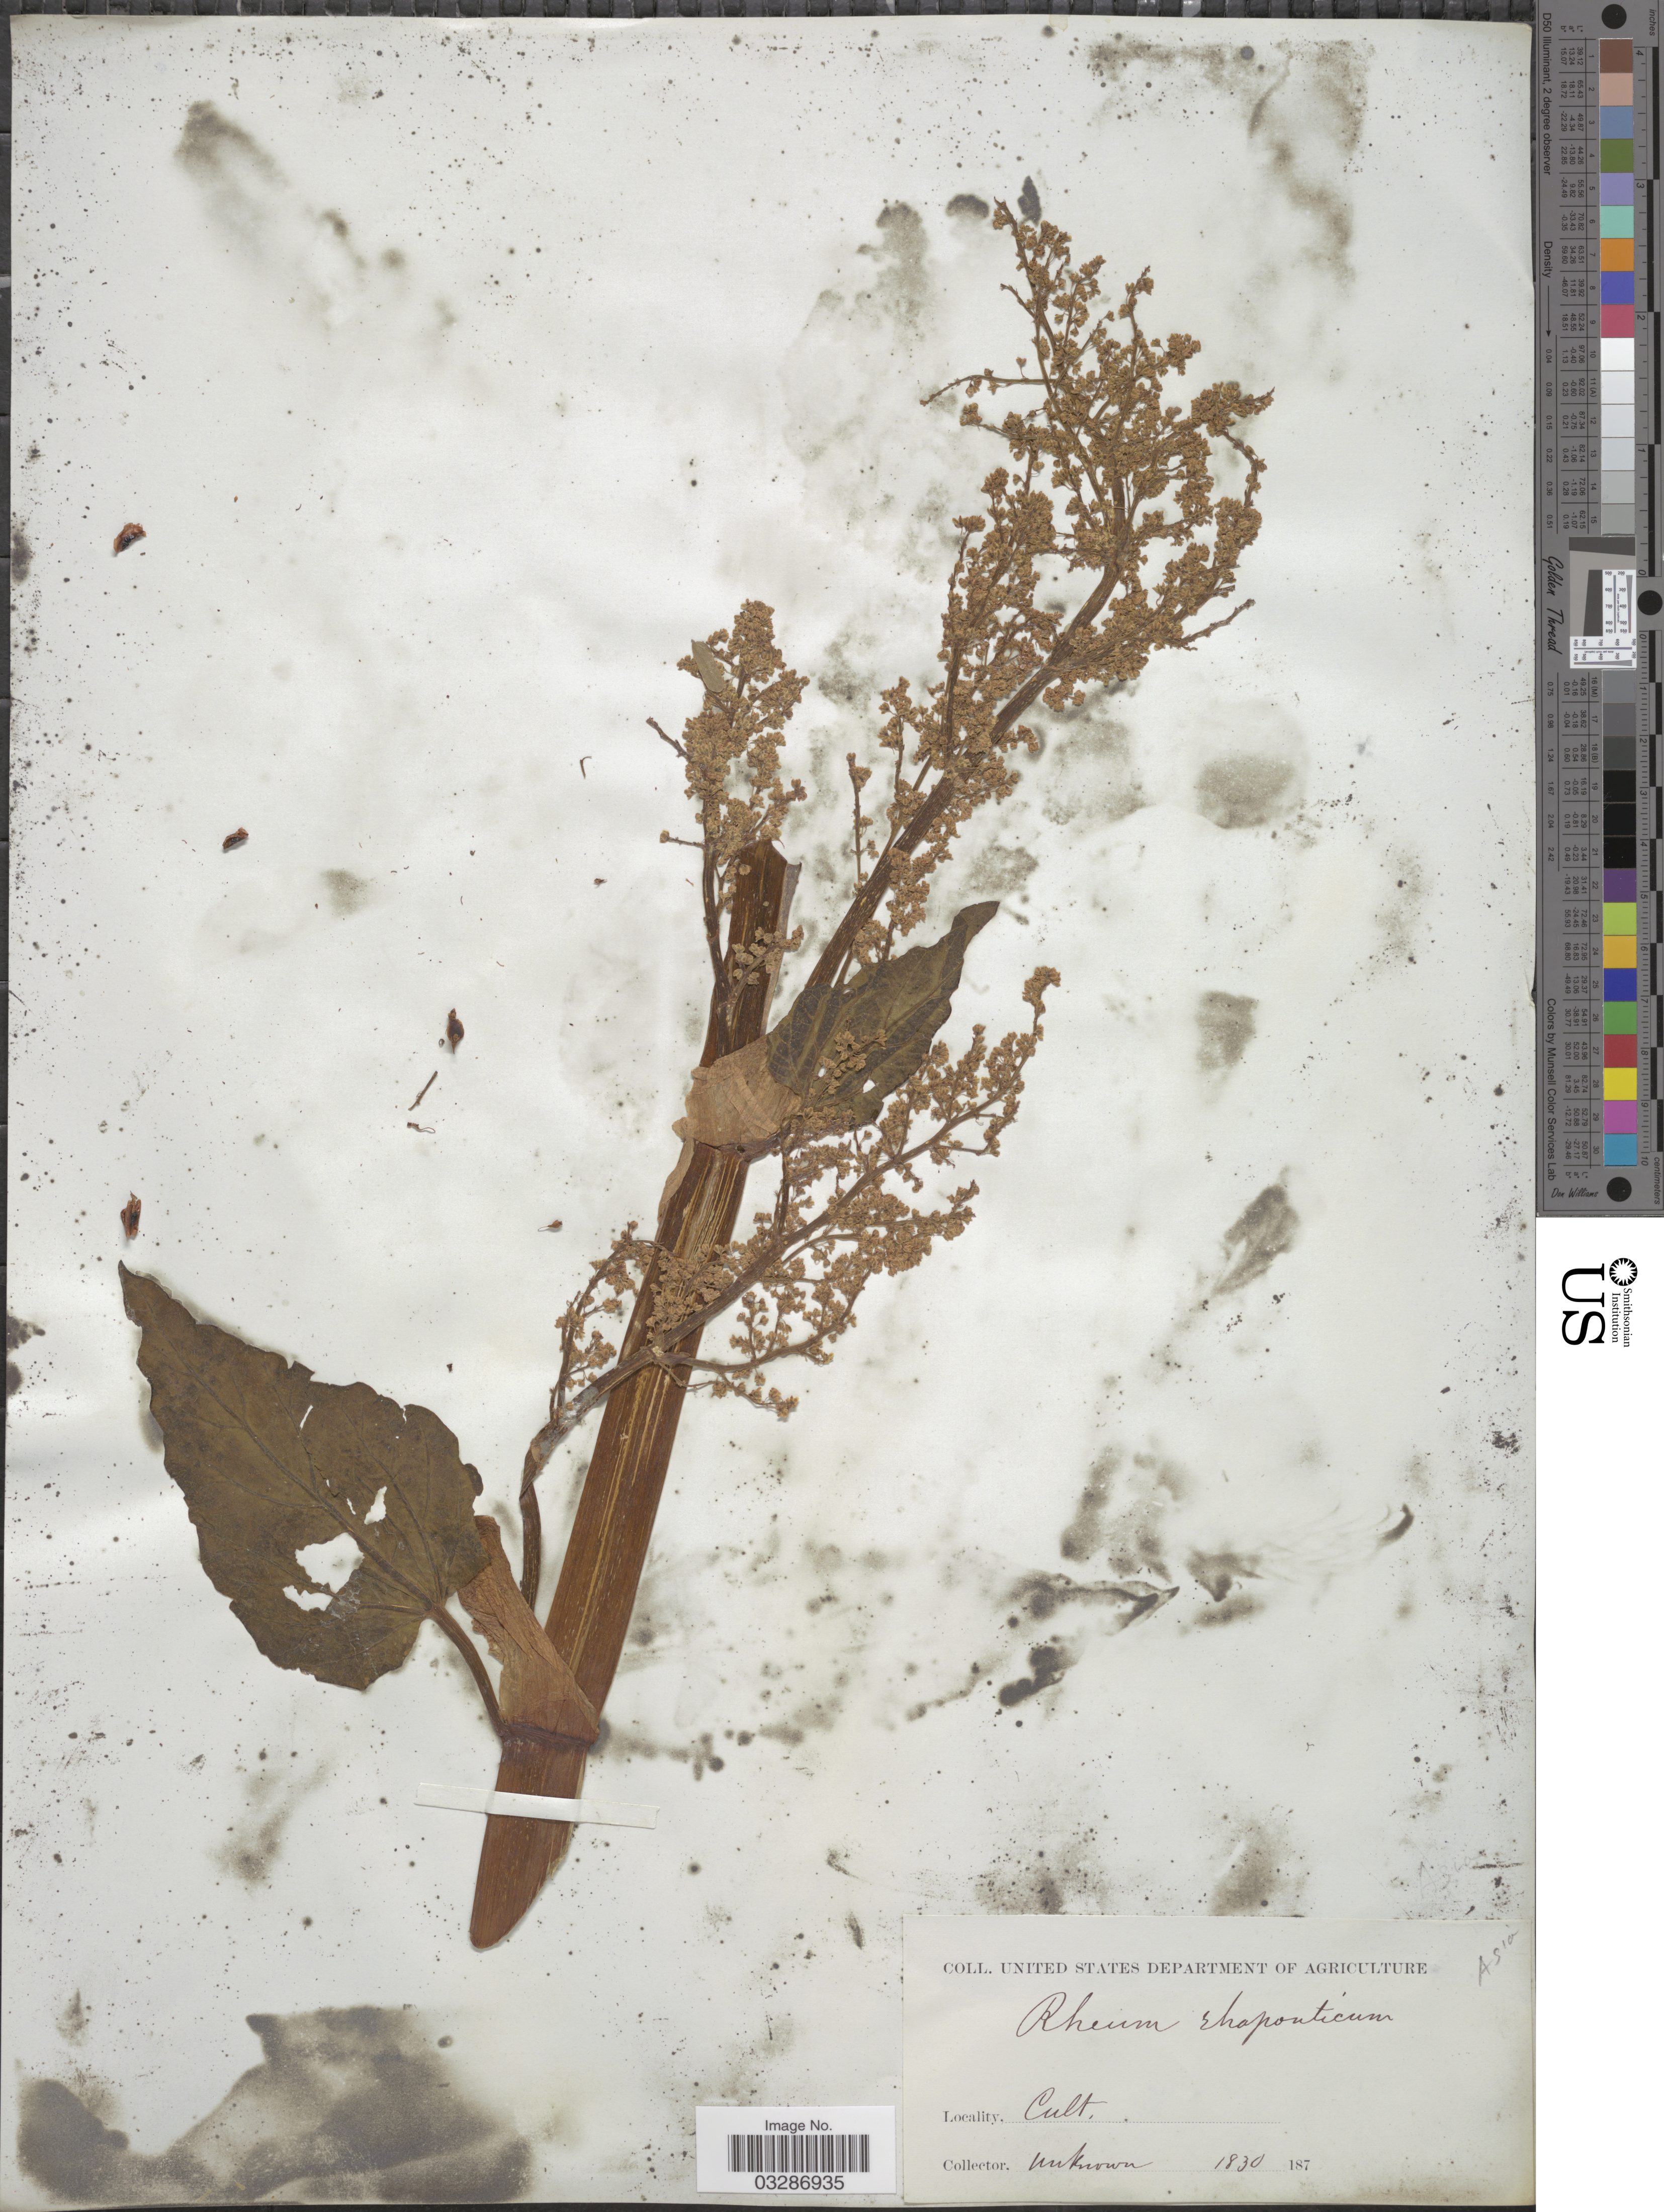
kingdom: Plantae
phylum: Tracheophyta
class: Magnoliopsida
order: Caryophyllales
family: Polygonaceae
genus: Rheum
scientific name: Rheum rhaponticum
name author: L.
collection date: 1830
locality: Cult.